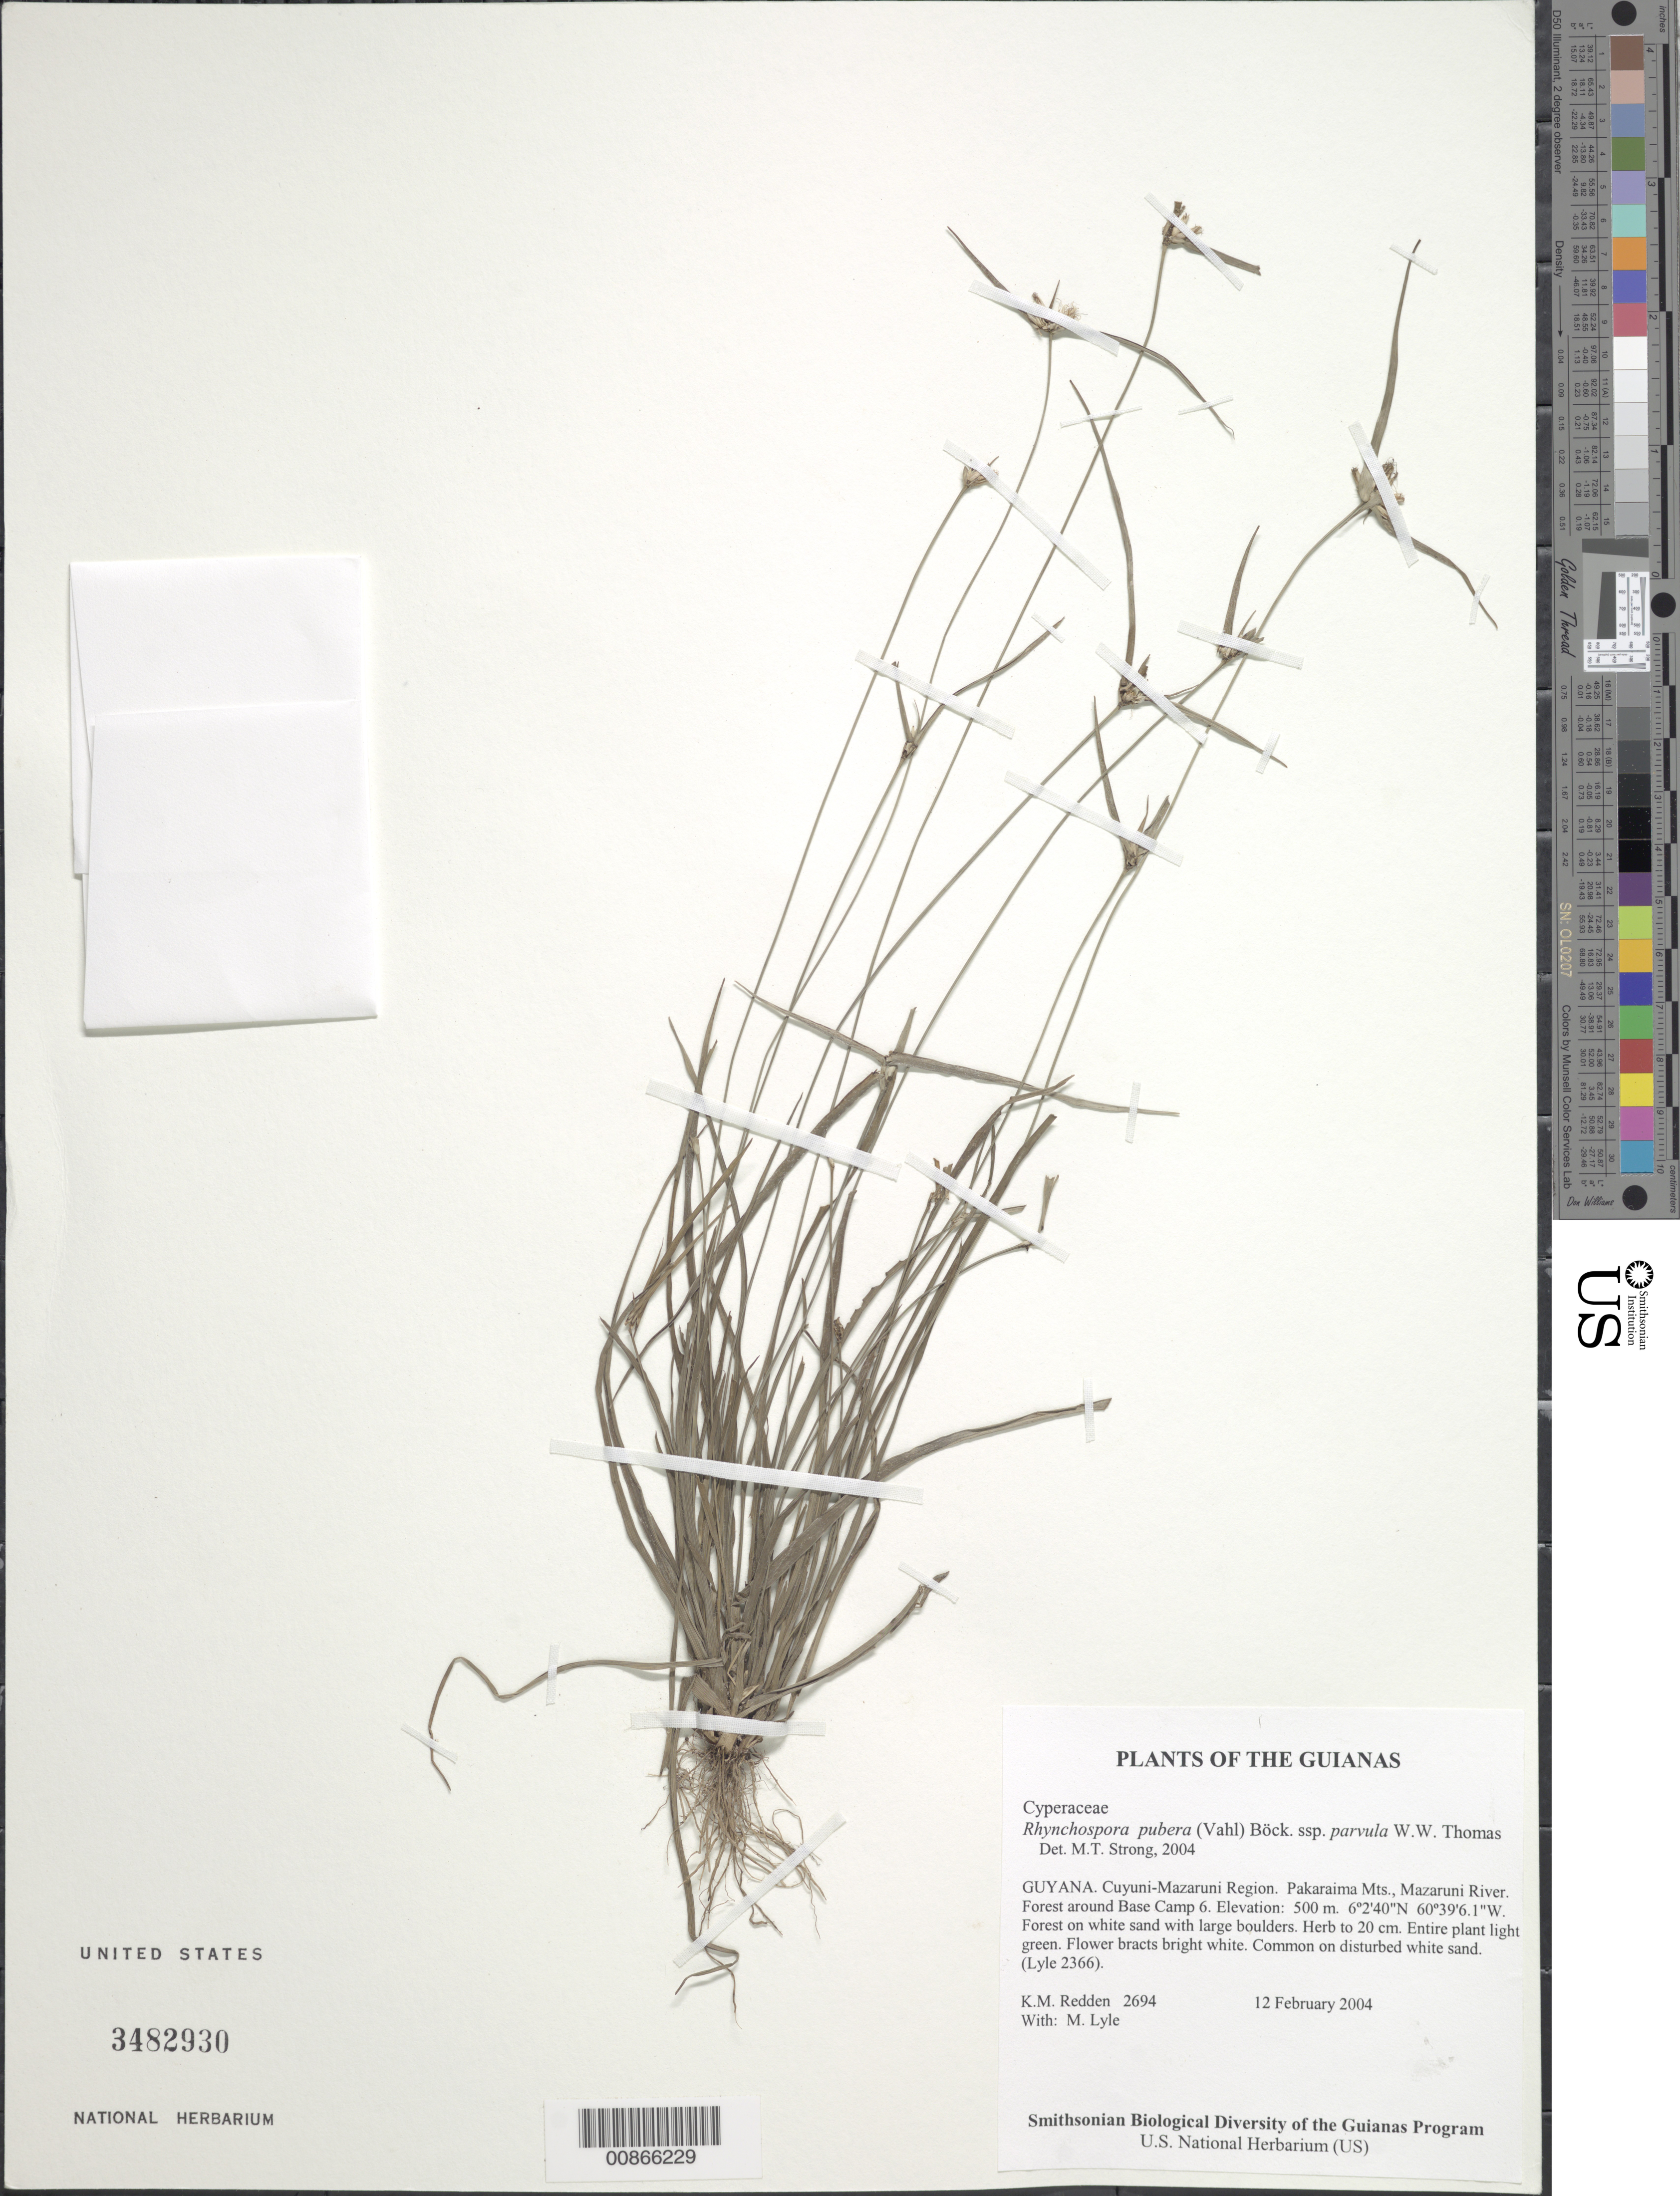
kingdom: Plantae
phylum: Tracheophyta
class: Liliopsida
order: Poales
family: Cyperaceae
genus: Rhynchospora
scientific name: Rhynchospora pubera subsp. parvula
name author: W.W. Thomas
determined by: Strong, M. T., (US), Smithsonian Institution - National Museum of Natural History (UNITED STATES)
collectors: K. M. Redden & M. Lyle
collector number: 2694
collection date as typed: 12 February 2004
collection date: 2004-02-12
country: Guyana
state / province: Cuyuni-Mazaruni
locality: Pakaraima Mts., Mazaruni River. Forest around Base Camp 6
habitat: Forest on white sand with large boulders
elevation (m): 500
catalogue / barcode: US 3482930